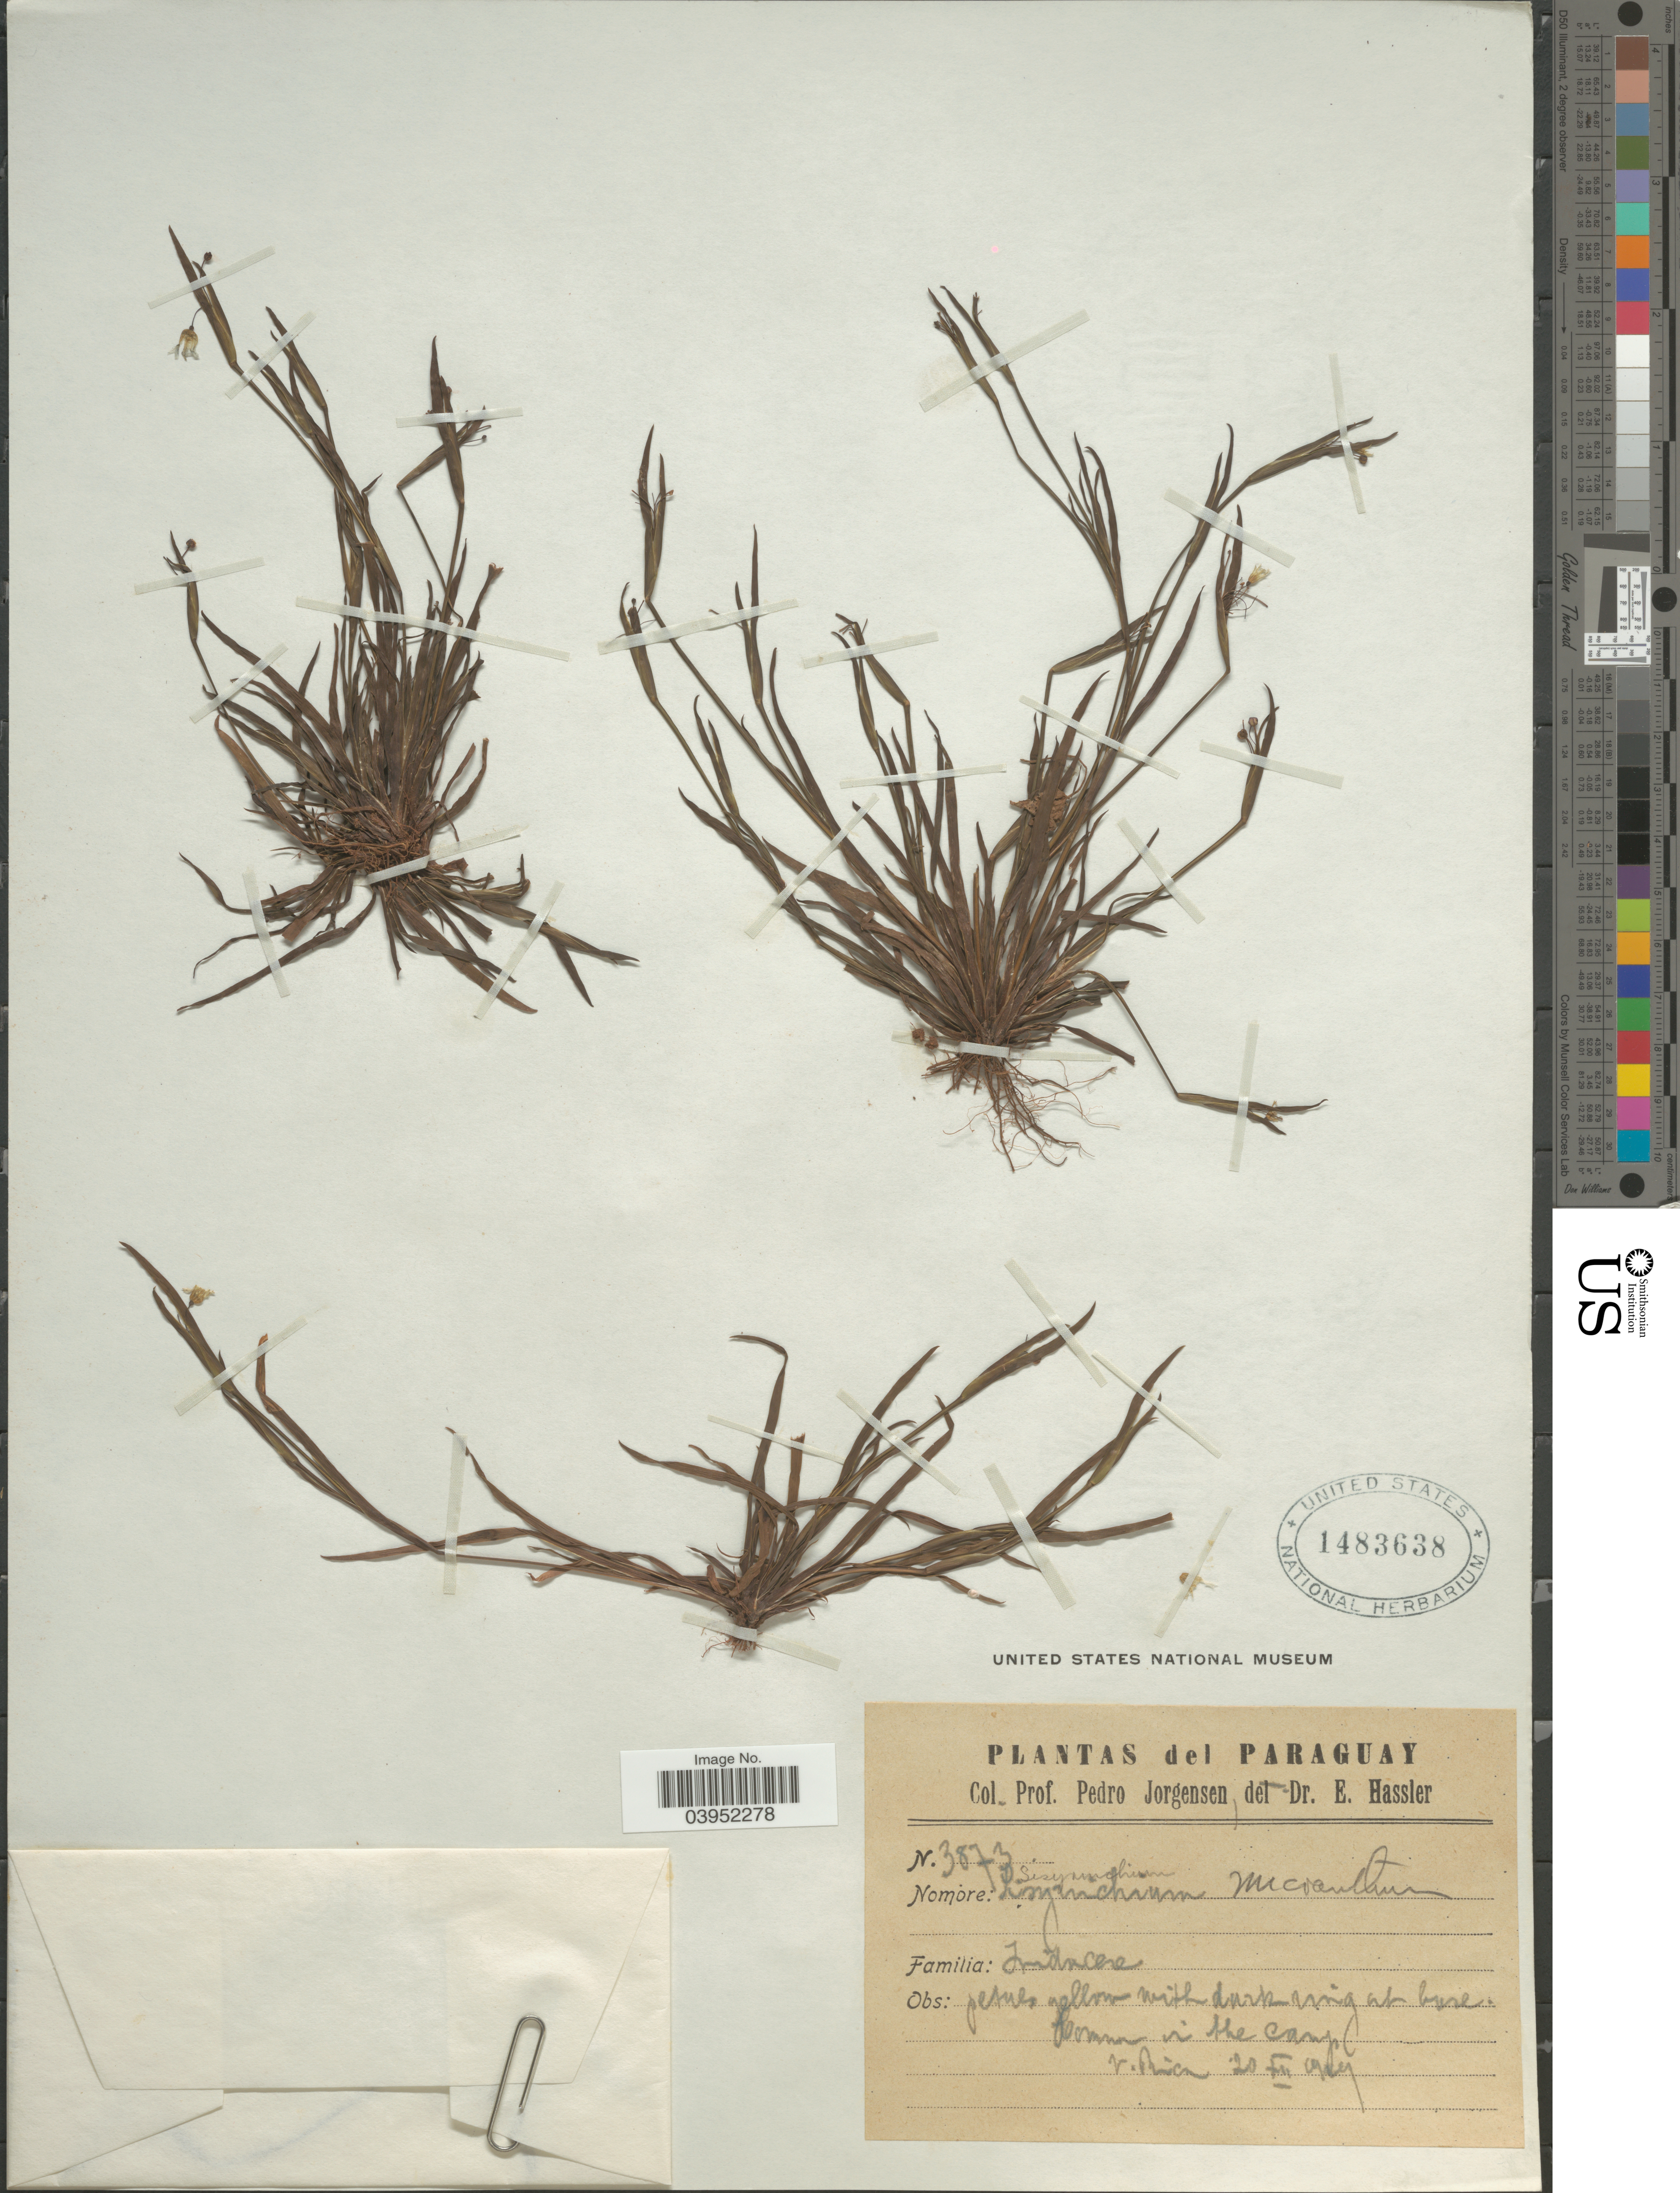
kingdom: Plantae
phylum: Tracheophyta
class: Liliopsida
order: Asparagales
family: Iridaceae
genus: Sisyrinchium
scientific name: Sisyrinchium micranthum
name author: Cav.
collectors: P. Jörgensen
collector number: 3873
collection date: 1909-12-20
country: Paraguay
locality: Comun in the camp V. Rica.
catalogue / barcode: US 1483638